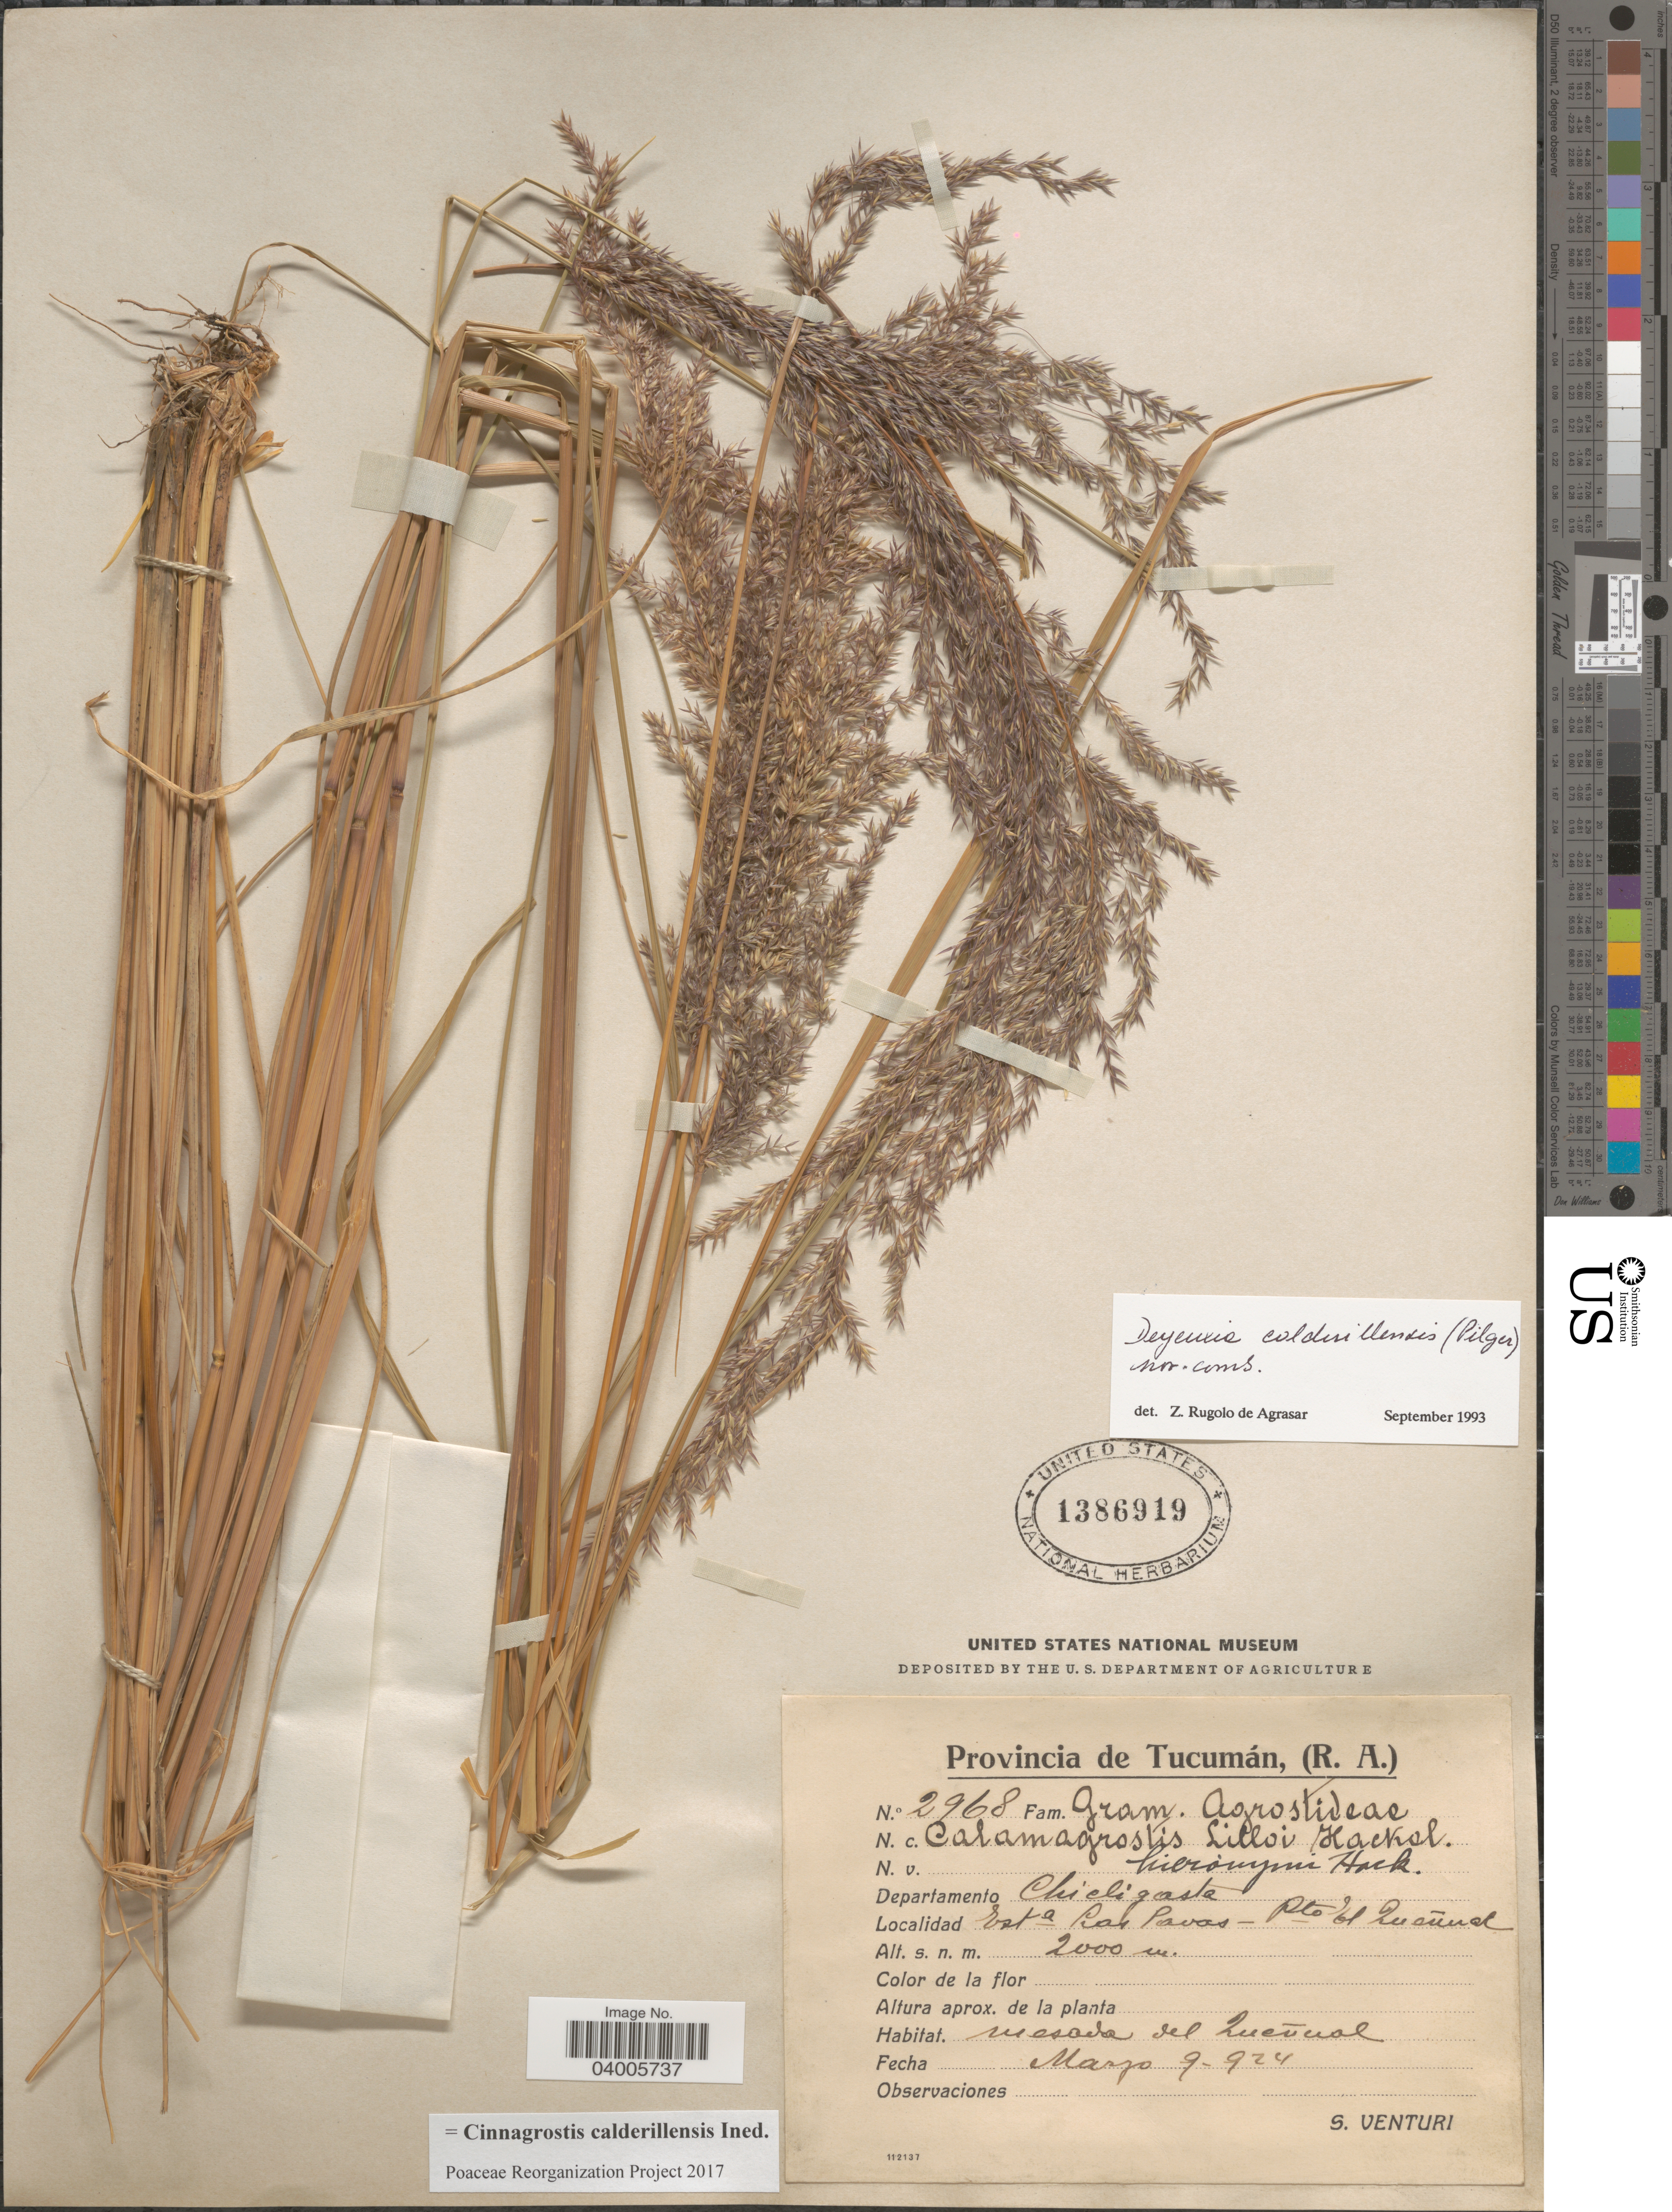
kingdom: Plantae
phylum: Tracheophyta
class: Liliopsida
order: Poales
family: Poaceae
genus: Cinnagrostis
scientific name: Cinnagrostis calderillensis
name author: (Pilg.) P.M. Peterson et al.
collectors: S. Venturi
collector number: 2968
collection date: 1924-03-09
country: Argentina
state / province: Tucuman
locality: Departamento Chicligasta. Estª Las Pavas- Pto El Quenuas. Mesada del Quenuas.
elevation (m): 2000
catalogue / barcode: US 1386919